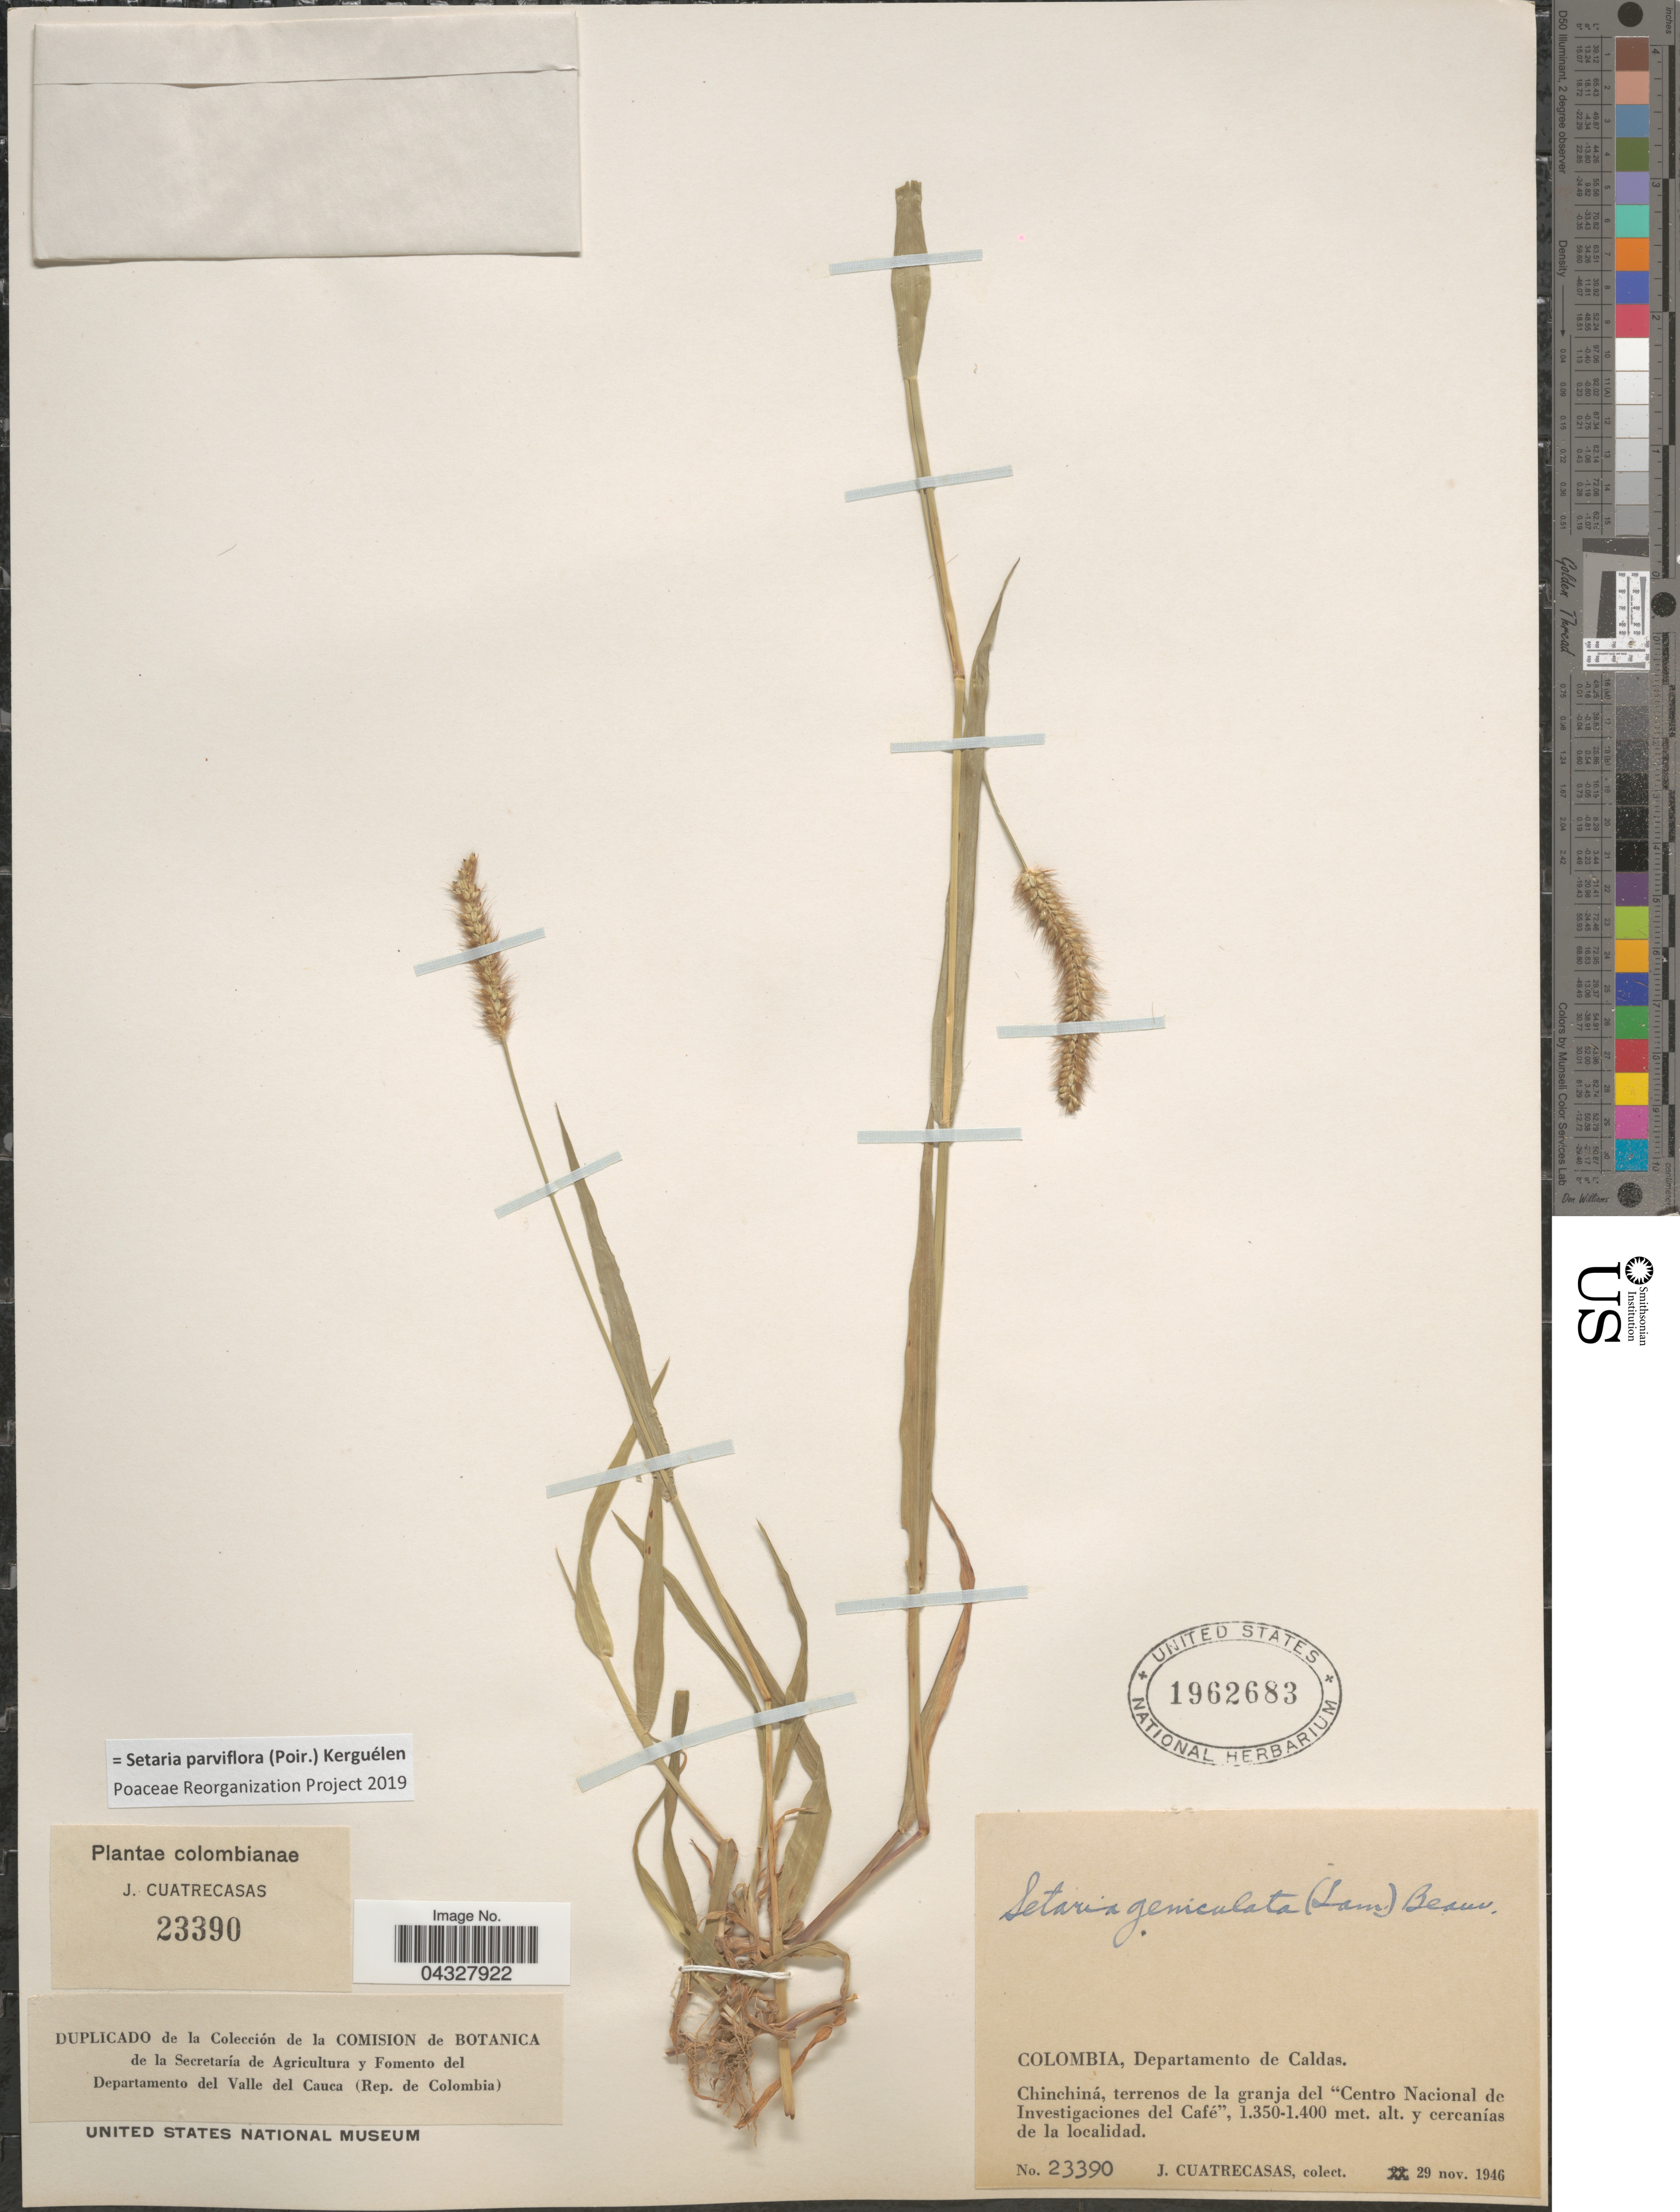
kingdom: Plantae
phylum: Tracheophyta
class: Liliopsida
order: Poales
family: Poaceae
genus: Setaria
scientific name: Setaria parviflora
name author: (Poir.) Kerguélen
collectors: J. Cuatrecasas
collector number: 23390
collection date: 1946-11-29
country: Colombia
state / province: Caldas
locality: Departamento de Caldas. Chinchiná, terrenos de la granja del "Centro Nacional de Investigaciones del Café".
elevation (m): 1350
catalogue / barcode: US 1962683